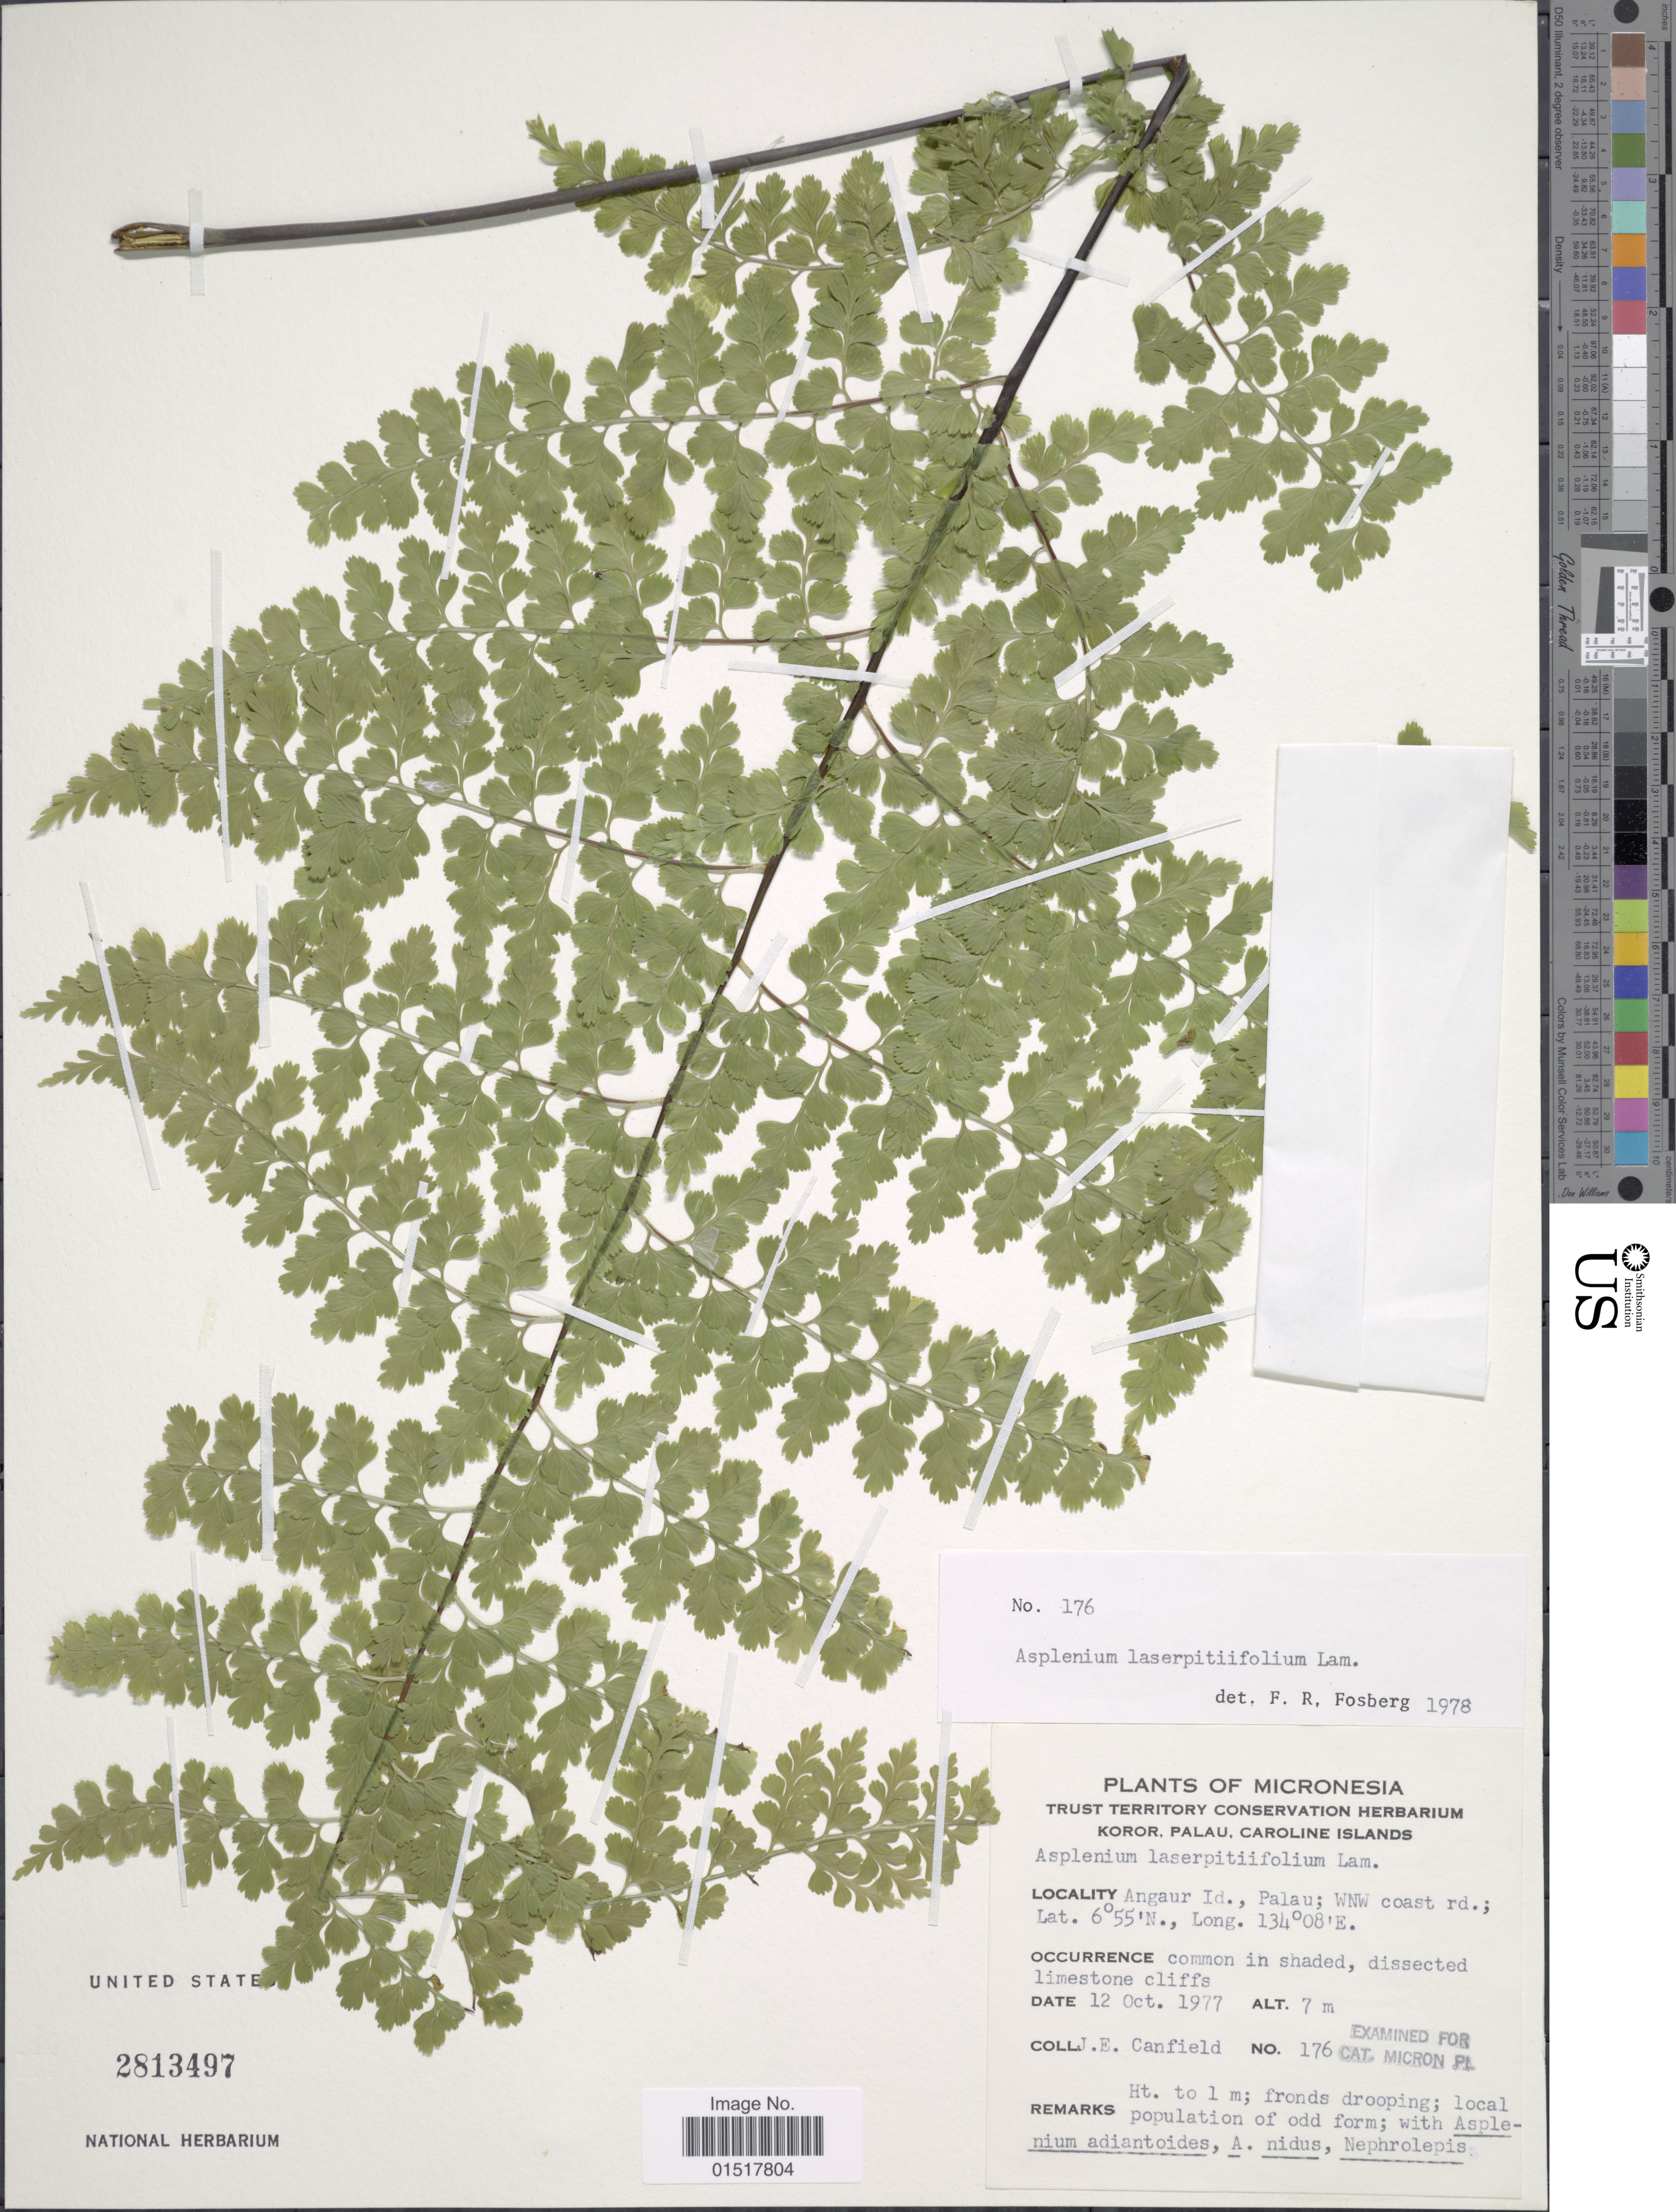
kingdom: Plantae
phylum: Tracheophyta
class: Polypodiopsida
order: Polypodiales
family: Aspleniaceae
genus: Asplenium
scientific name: Asplenium laserpitiifolium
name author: Lam.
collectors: J. E. Canfield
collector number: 176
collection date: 1977-10-12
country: Palau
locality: Angaur Id., Palau; WNW coast rd.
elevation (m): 7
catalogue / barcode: US 2813497